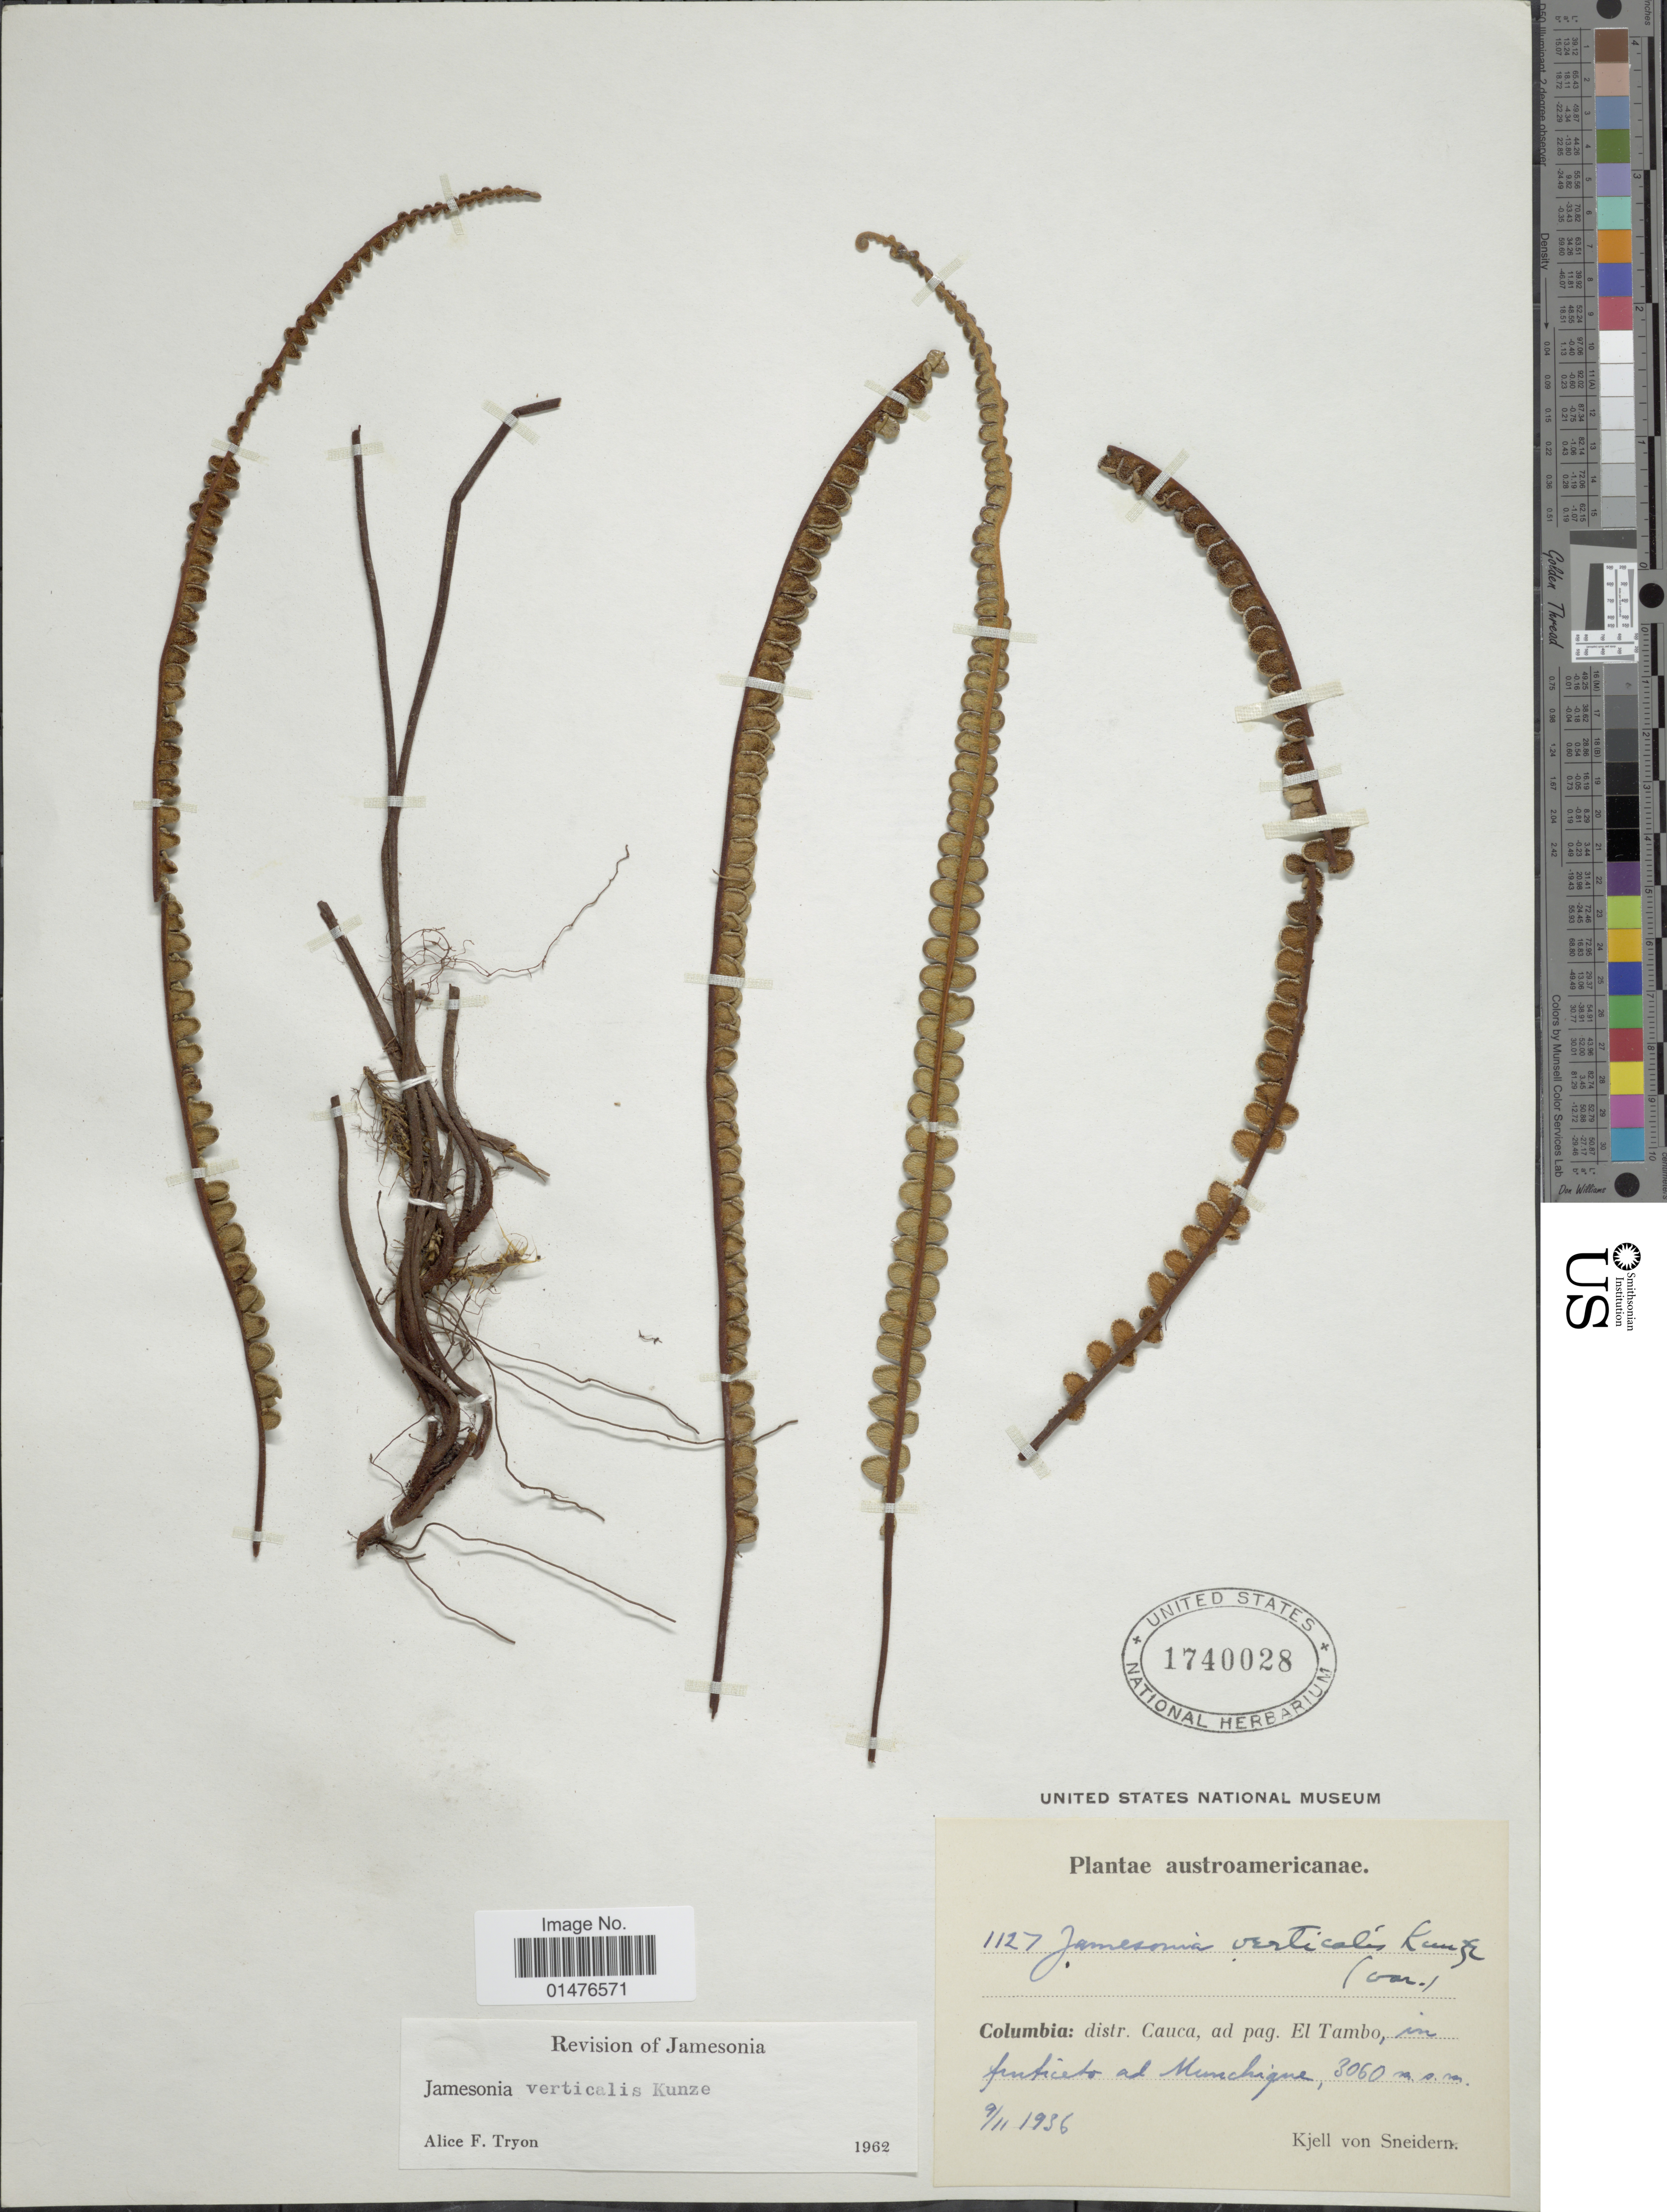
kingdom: Plantae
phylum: Tracheophyta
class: Polypodiopsida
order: Polypodiales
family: Pteridaceae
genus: Jamesonia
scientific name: Jamesonia verticalis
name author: Kunze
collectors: K. von Sneidern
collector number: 1127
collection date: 1936-11-09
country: Colombia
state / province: Cauca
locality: Ad pag. El Tambo, in finticeto ad Munchique.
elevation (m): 3060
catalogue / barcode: US 1740028